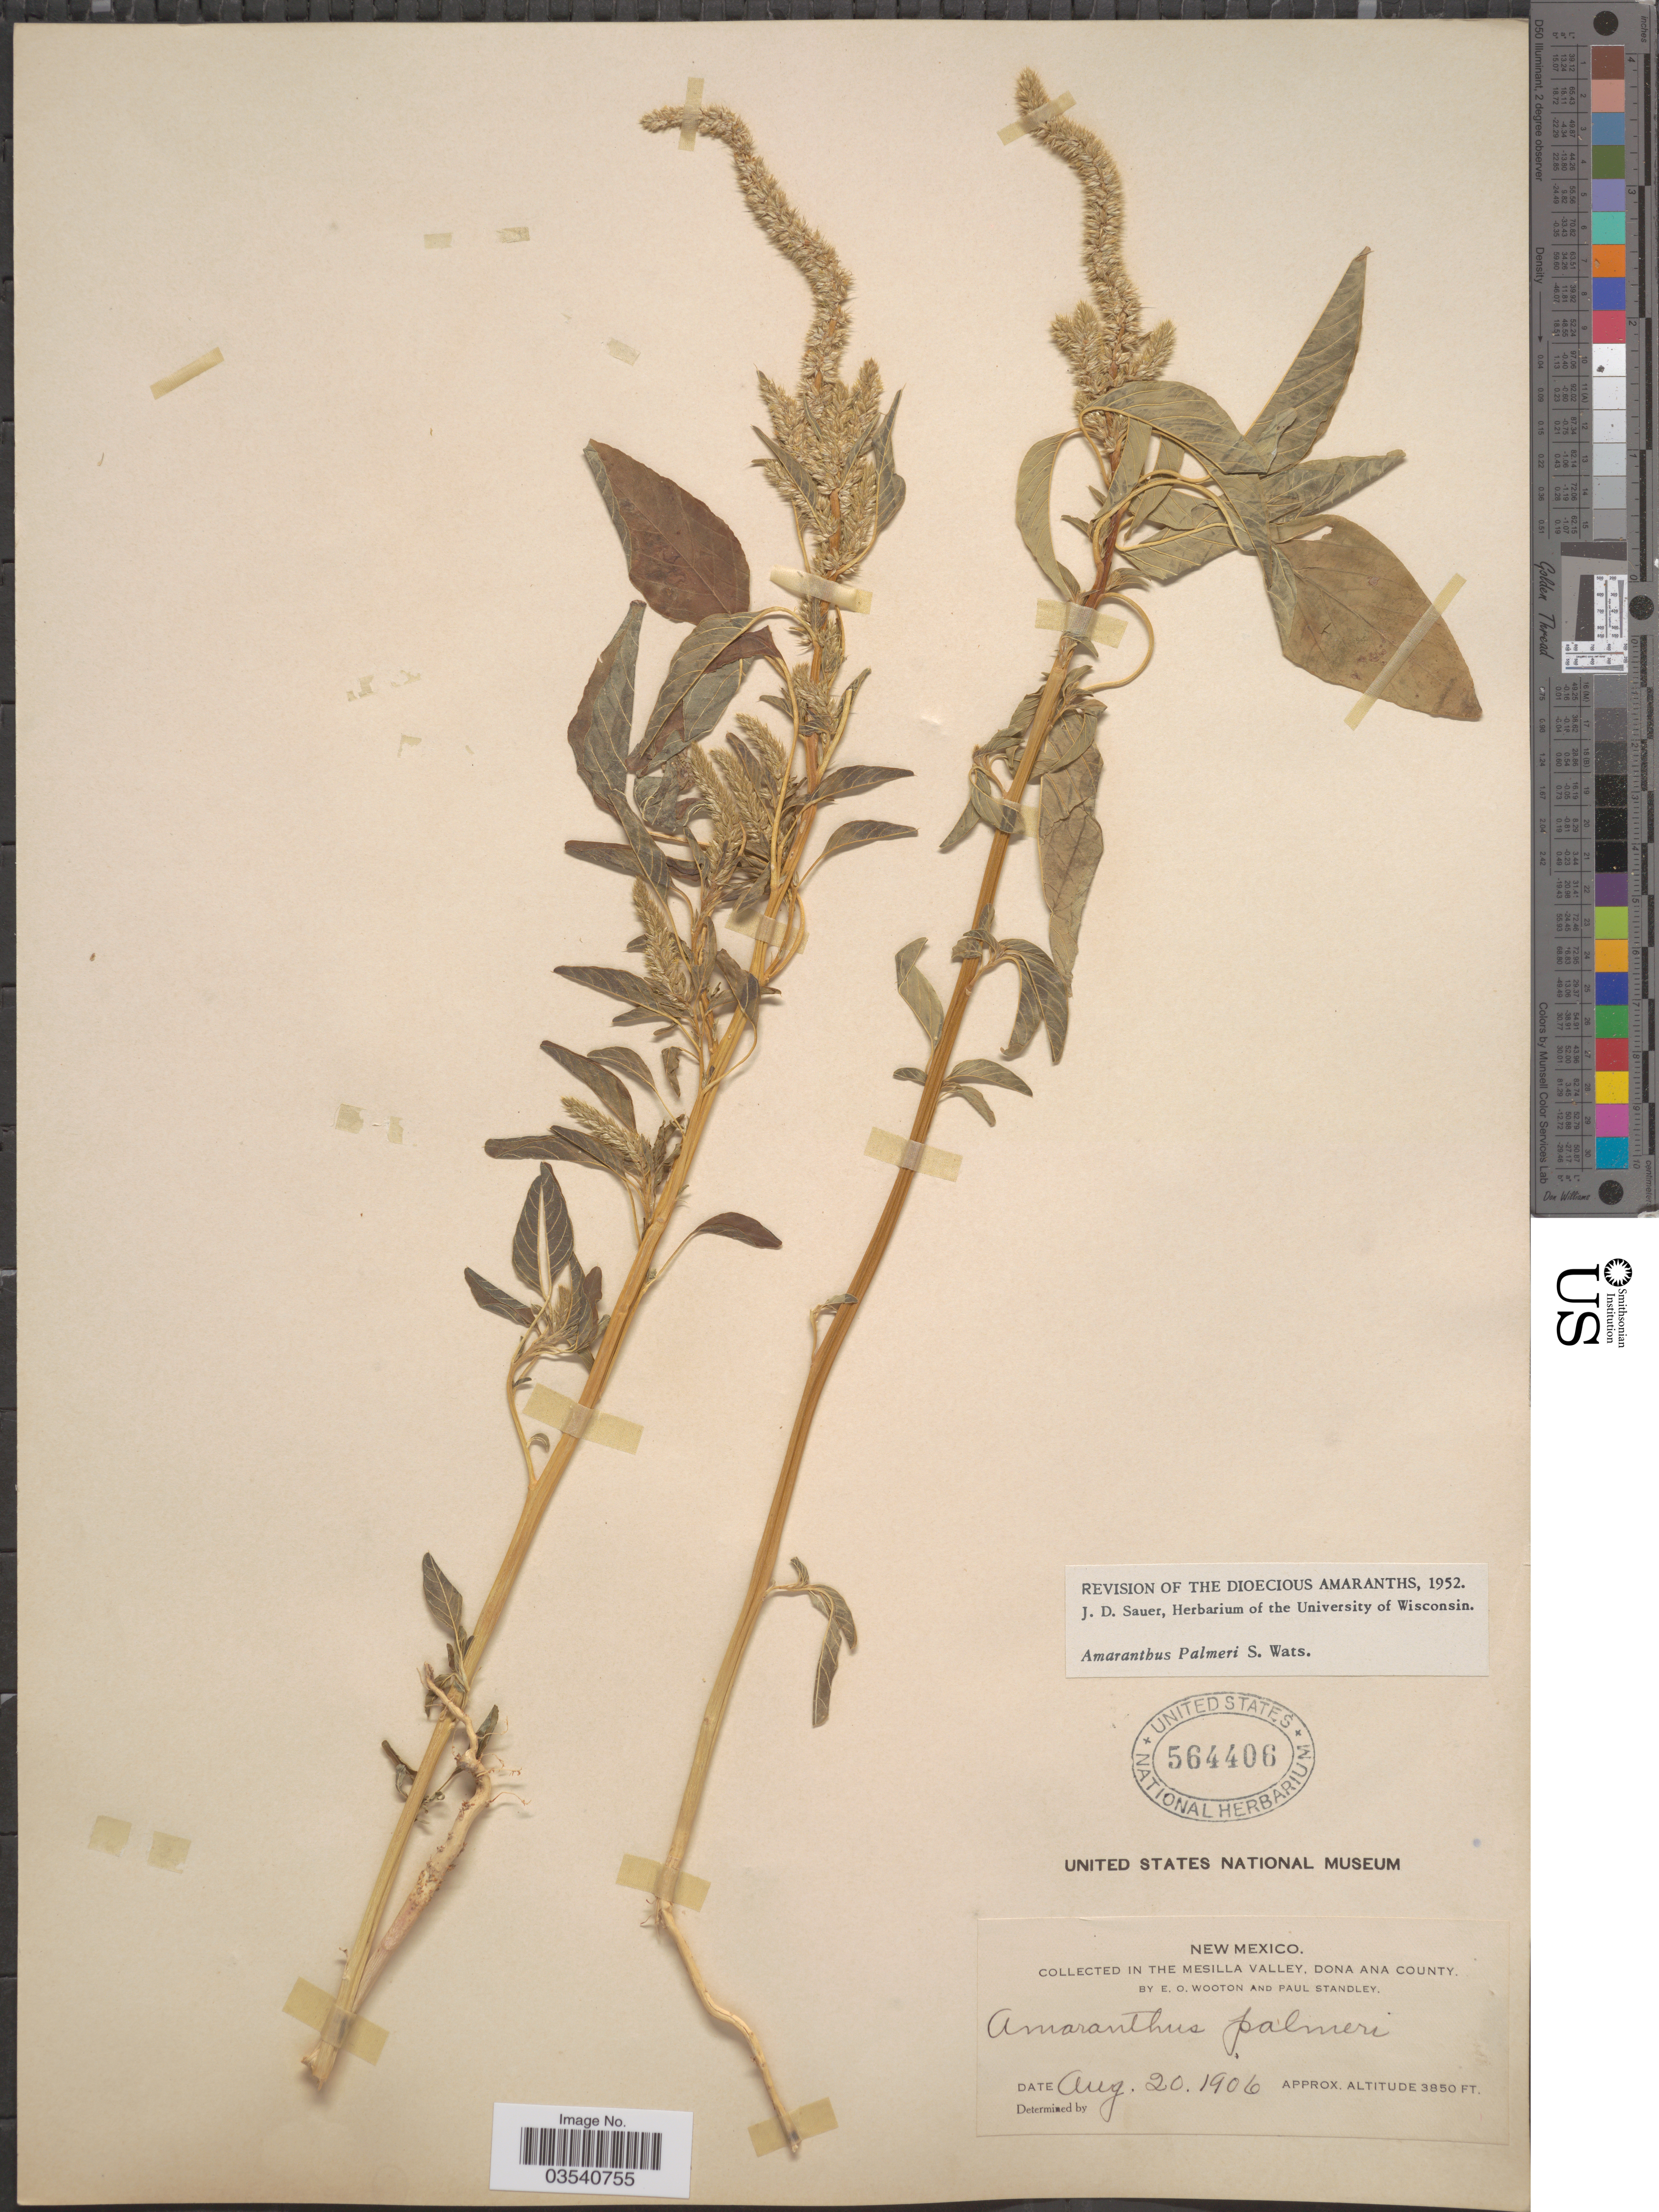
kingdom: Plantae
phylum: Tracheophyta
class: Magnoliopsida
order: Caryophyllales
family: Amaranthaceae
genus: Amaranthus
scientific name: Amaranthus palmeri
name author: S. Watson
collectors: E. O. Wooton & P. C. Standley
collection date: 1906-08-20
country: United States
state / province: New Mexico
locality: In the Mesilla Valley, Dona Ana County.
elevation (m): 1173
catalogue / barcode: US 564406